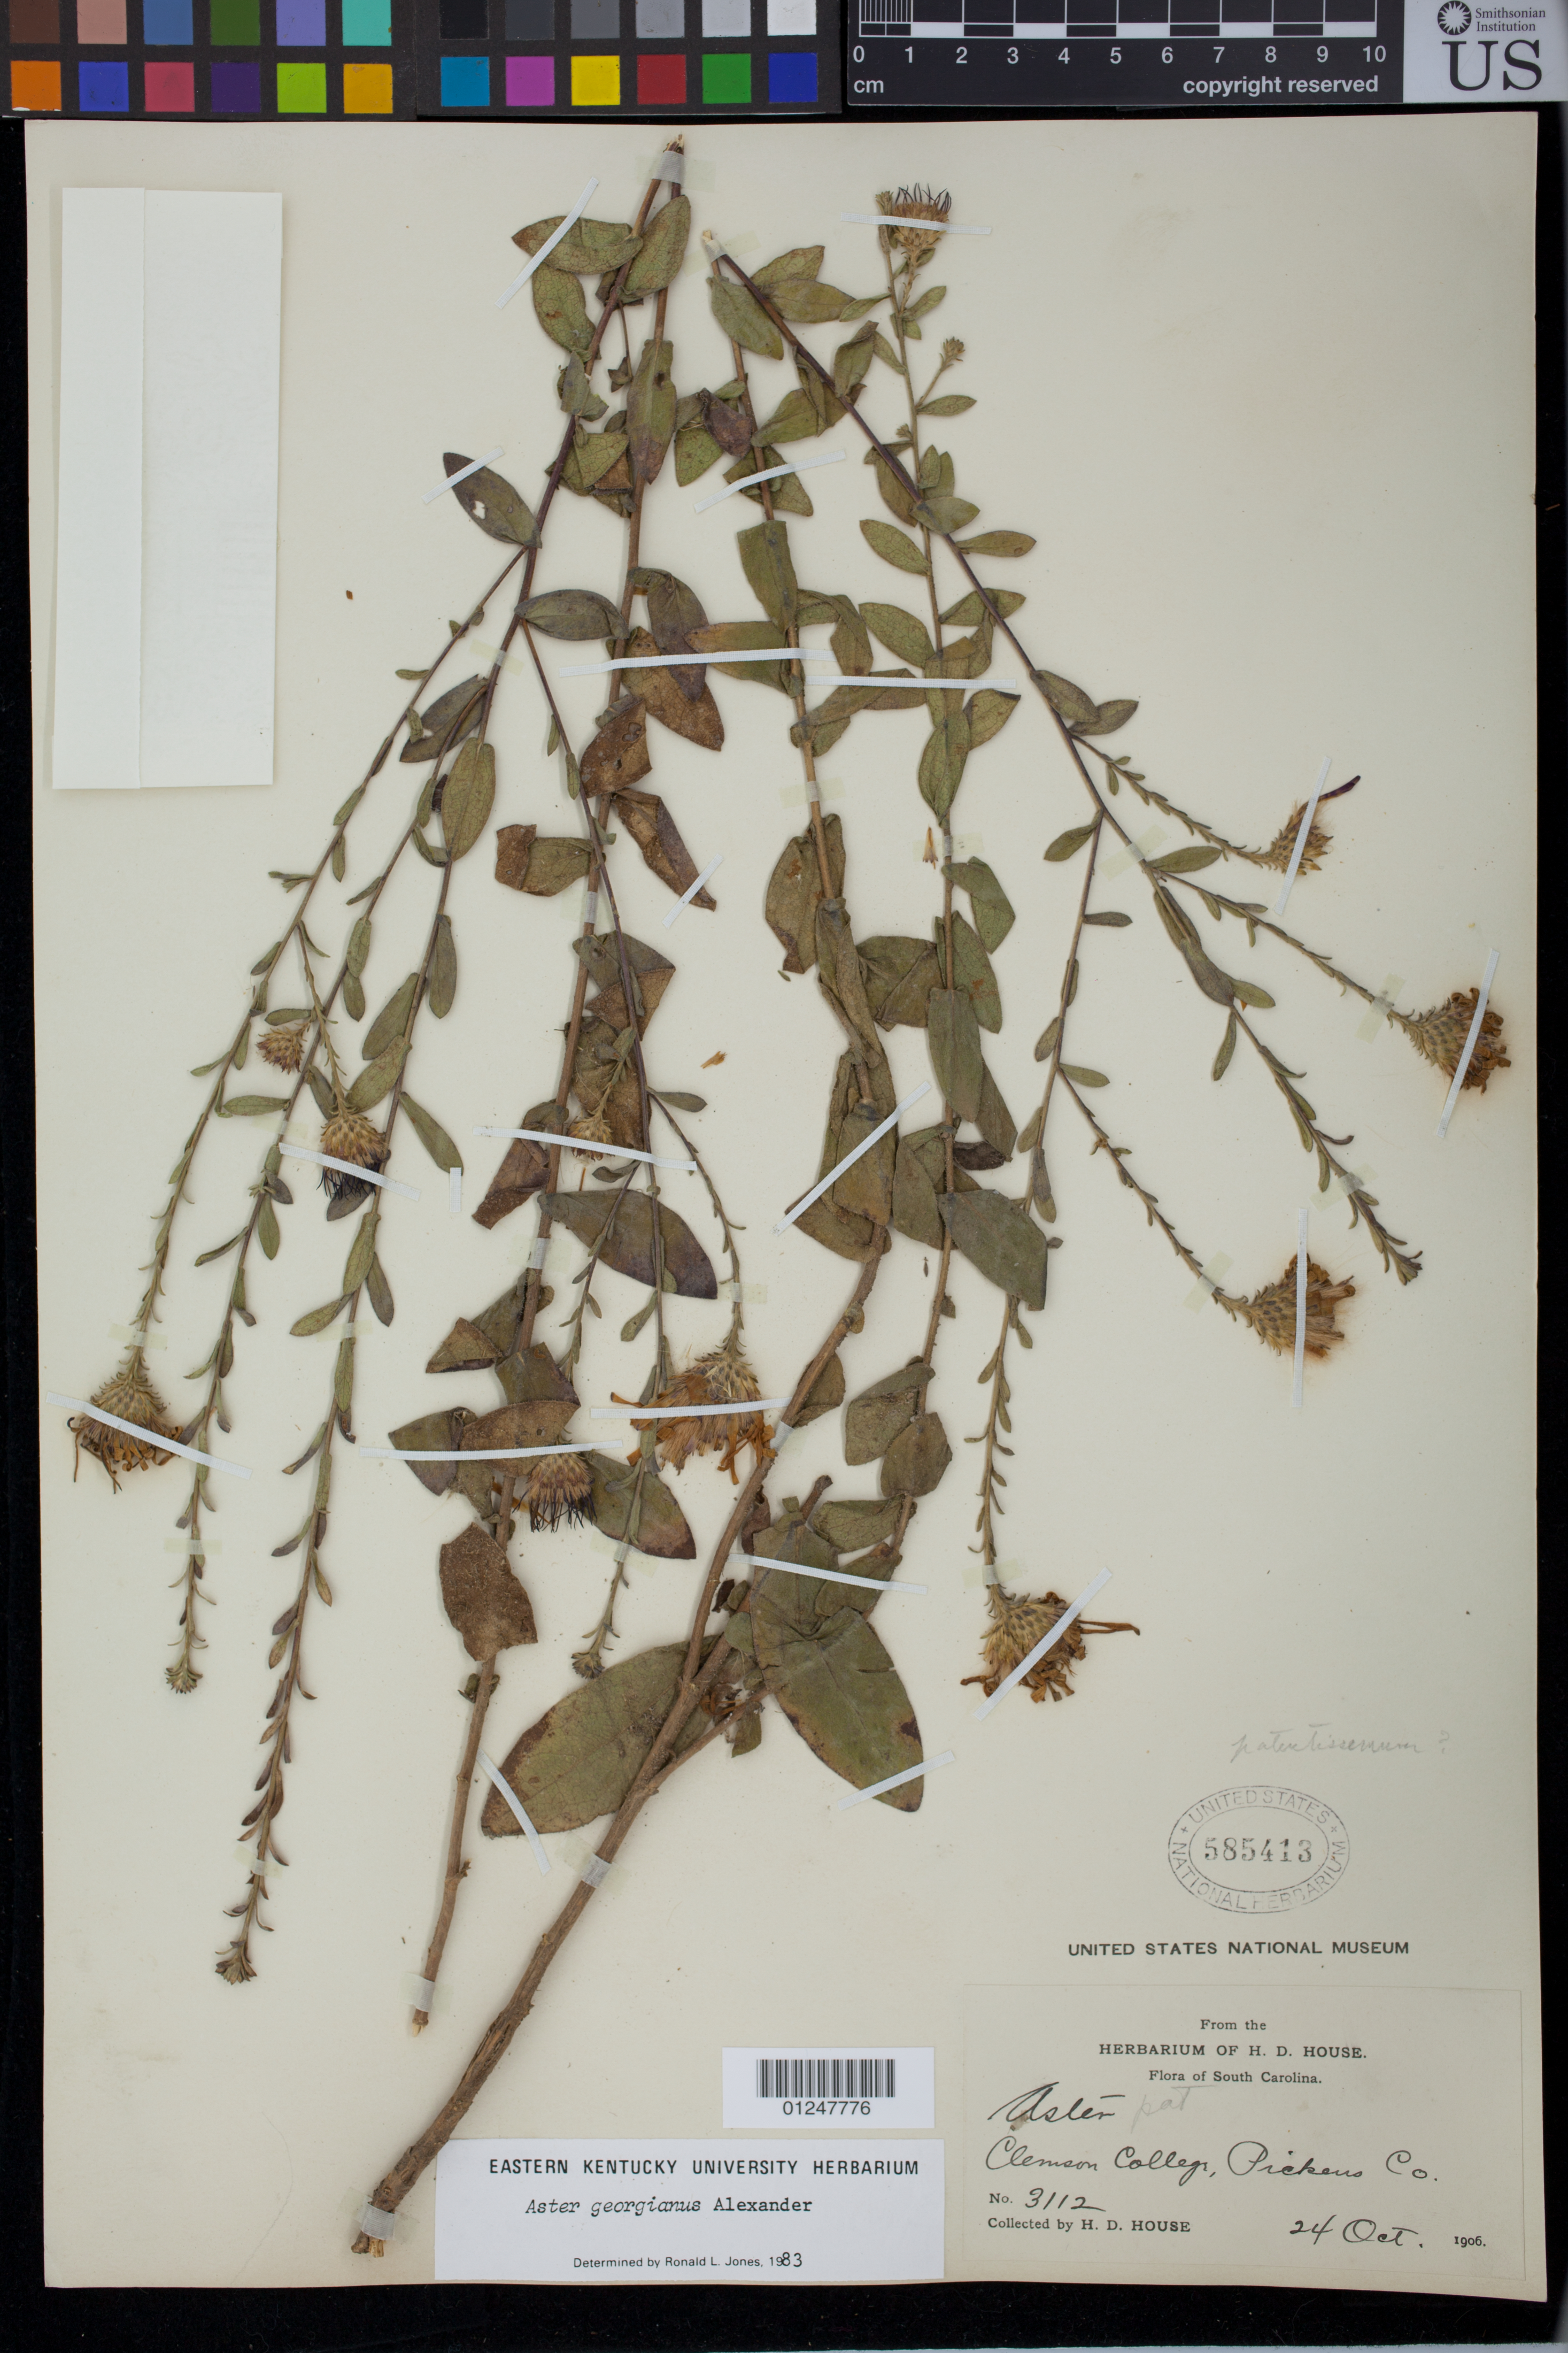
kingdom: Plantae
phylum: Tracheophyta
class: Magnoliopsida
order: Asterales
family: Asteraceae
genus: Aster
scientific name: Aster georgianus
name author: Alexander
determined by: Jones, R. L.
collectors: H. D. House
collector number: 3112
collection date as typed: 22 Oct 1906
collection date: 1906-10-24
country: United States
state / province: South Carolina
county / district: Pickens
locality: Clemson College.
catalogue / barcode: US 585413